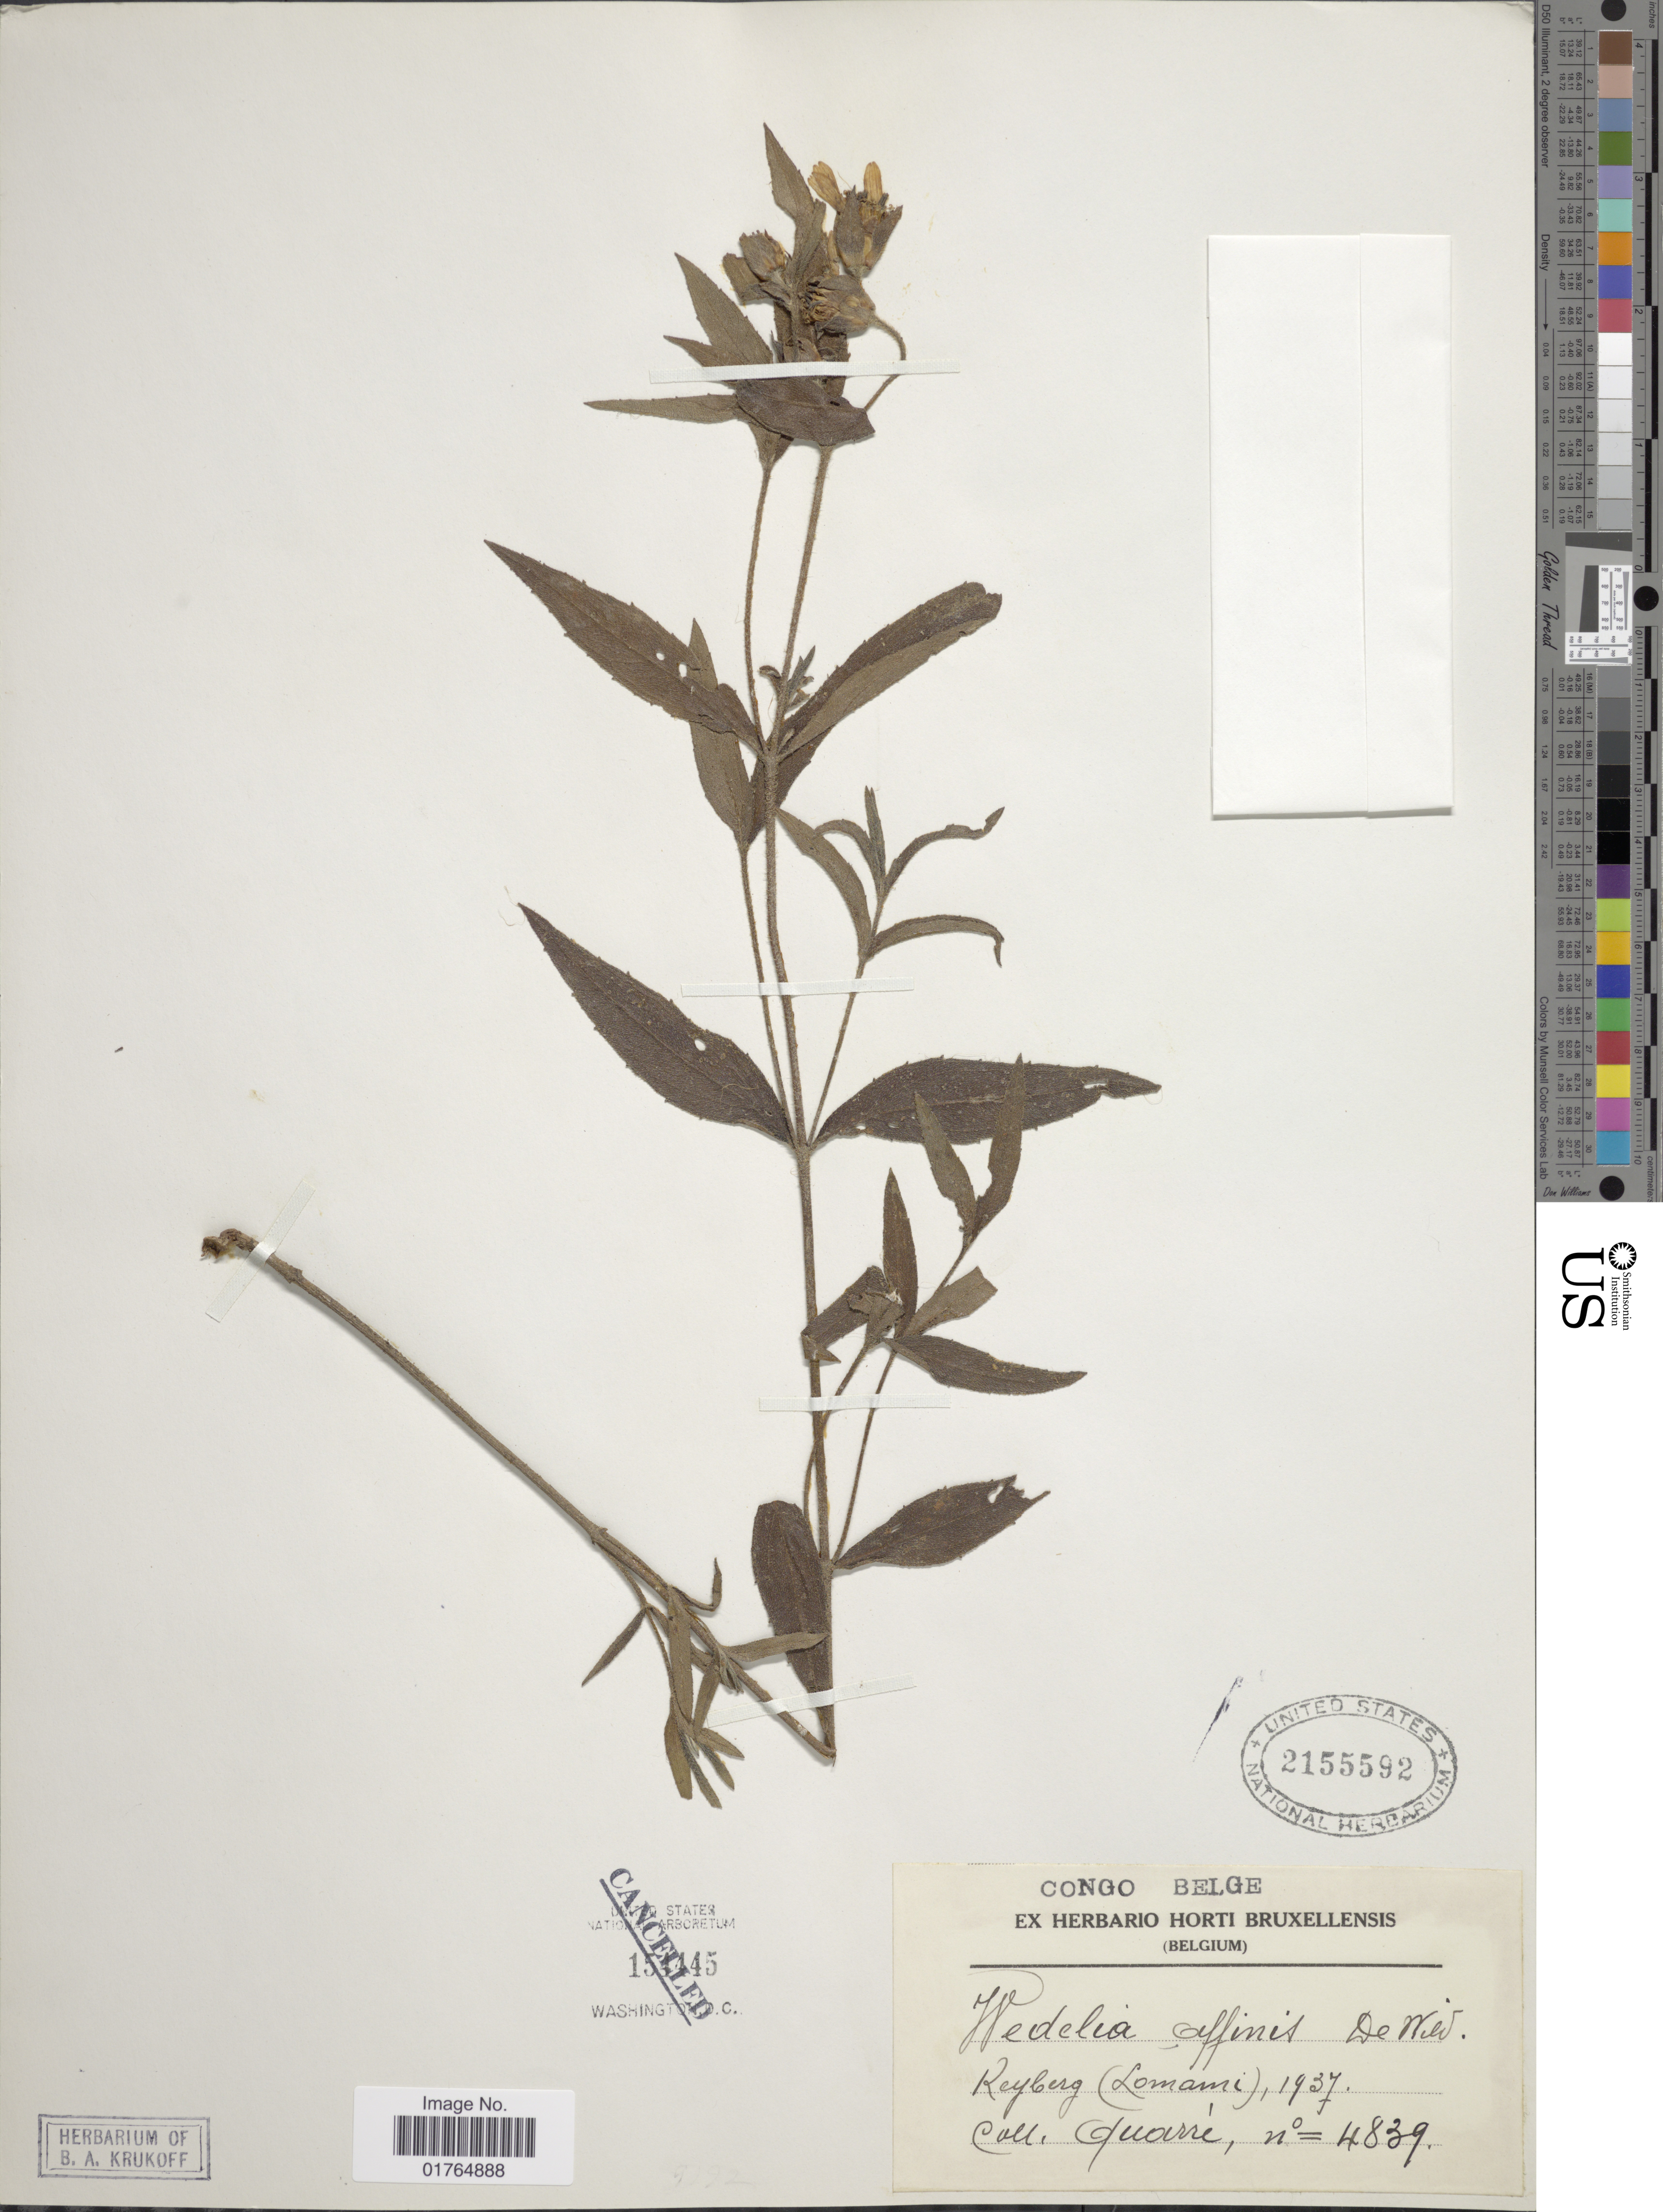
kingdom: Plantae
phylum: Tracheophyta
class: Magnoliopsida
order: Asterales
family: Asteraceae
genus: Wedelia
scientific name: Wedelia natalensis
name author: Sond.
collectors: -. Quarre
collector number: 4839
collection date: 1937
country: Congo, Democratic Republic of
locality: Congo Belge, Reyberg (Lomami)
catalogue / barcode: US 2155592